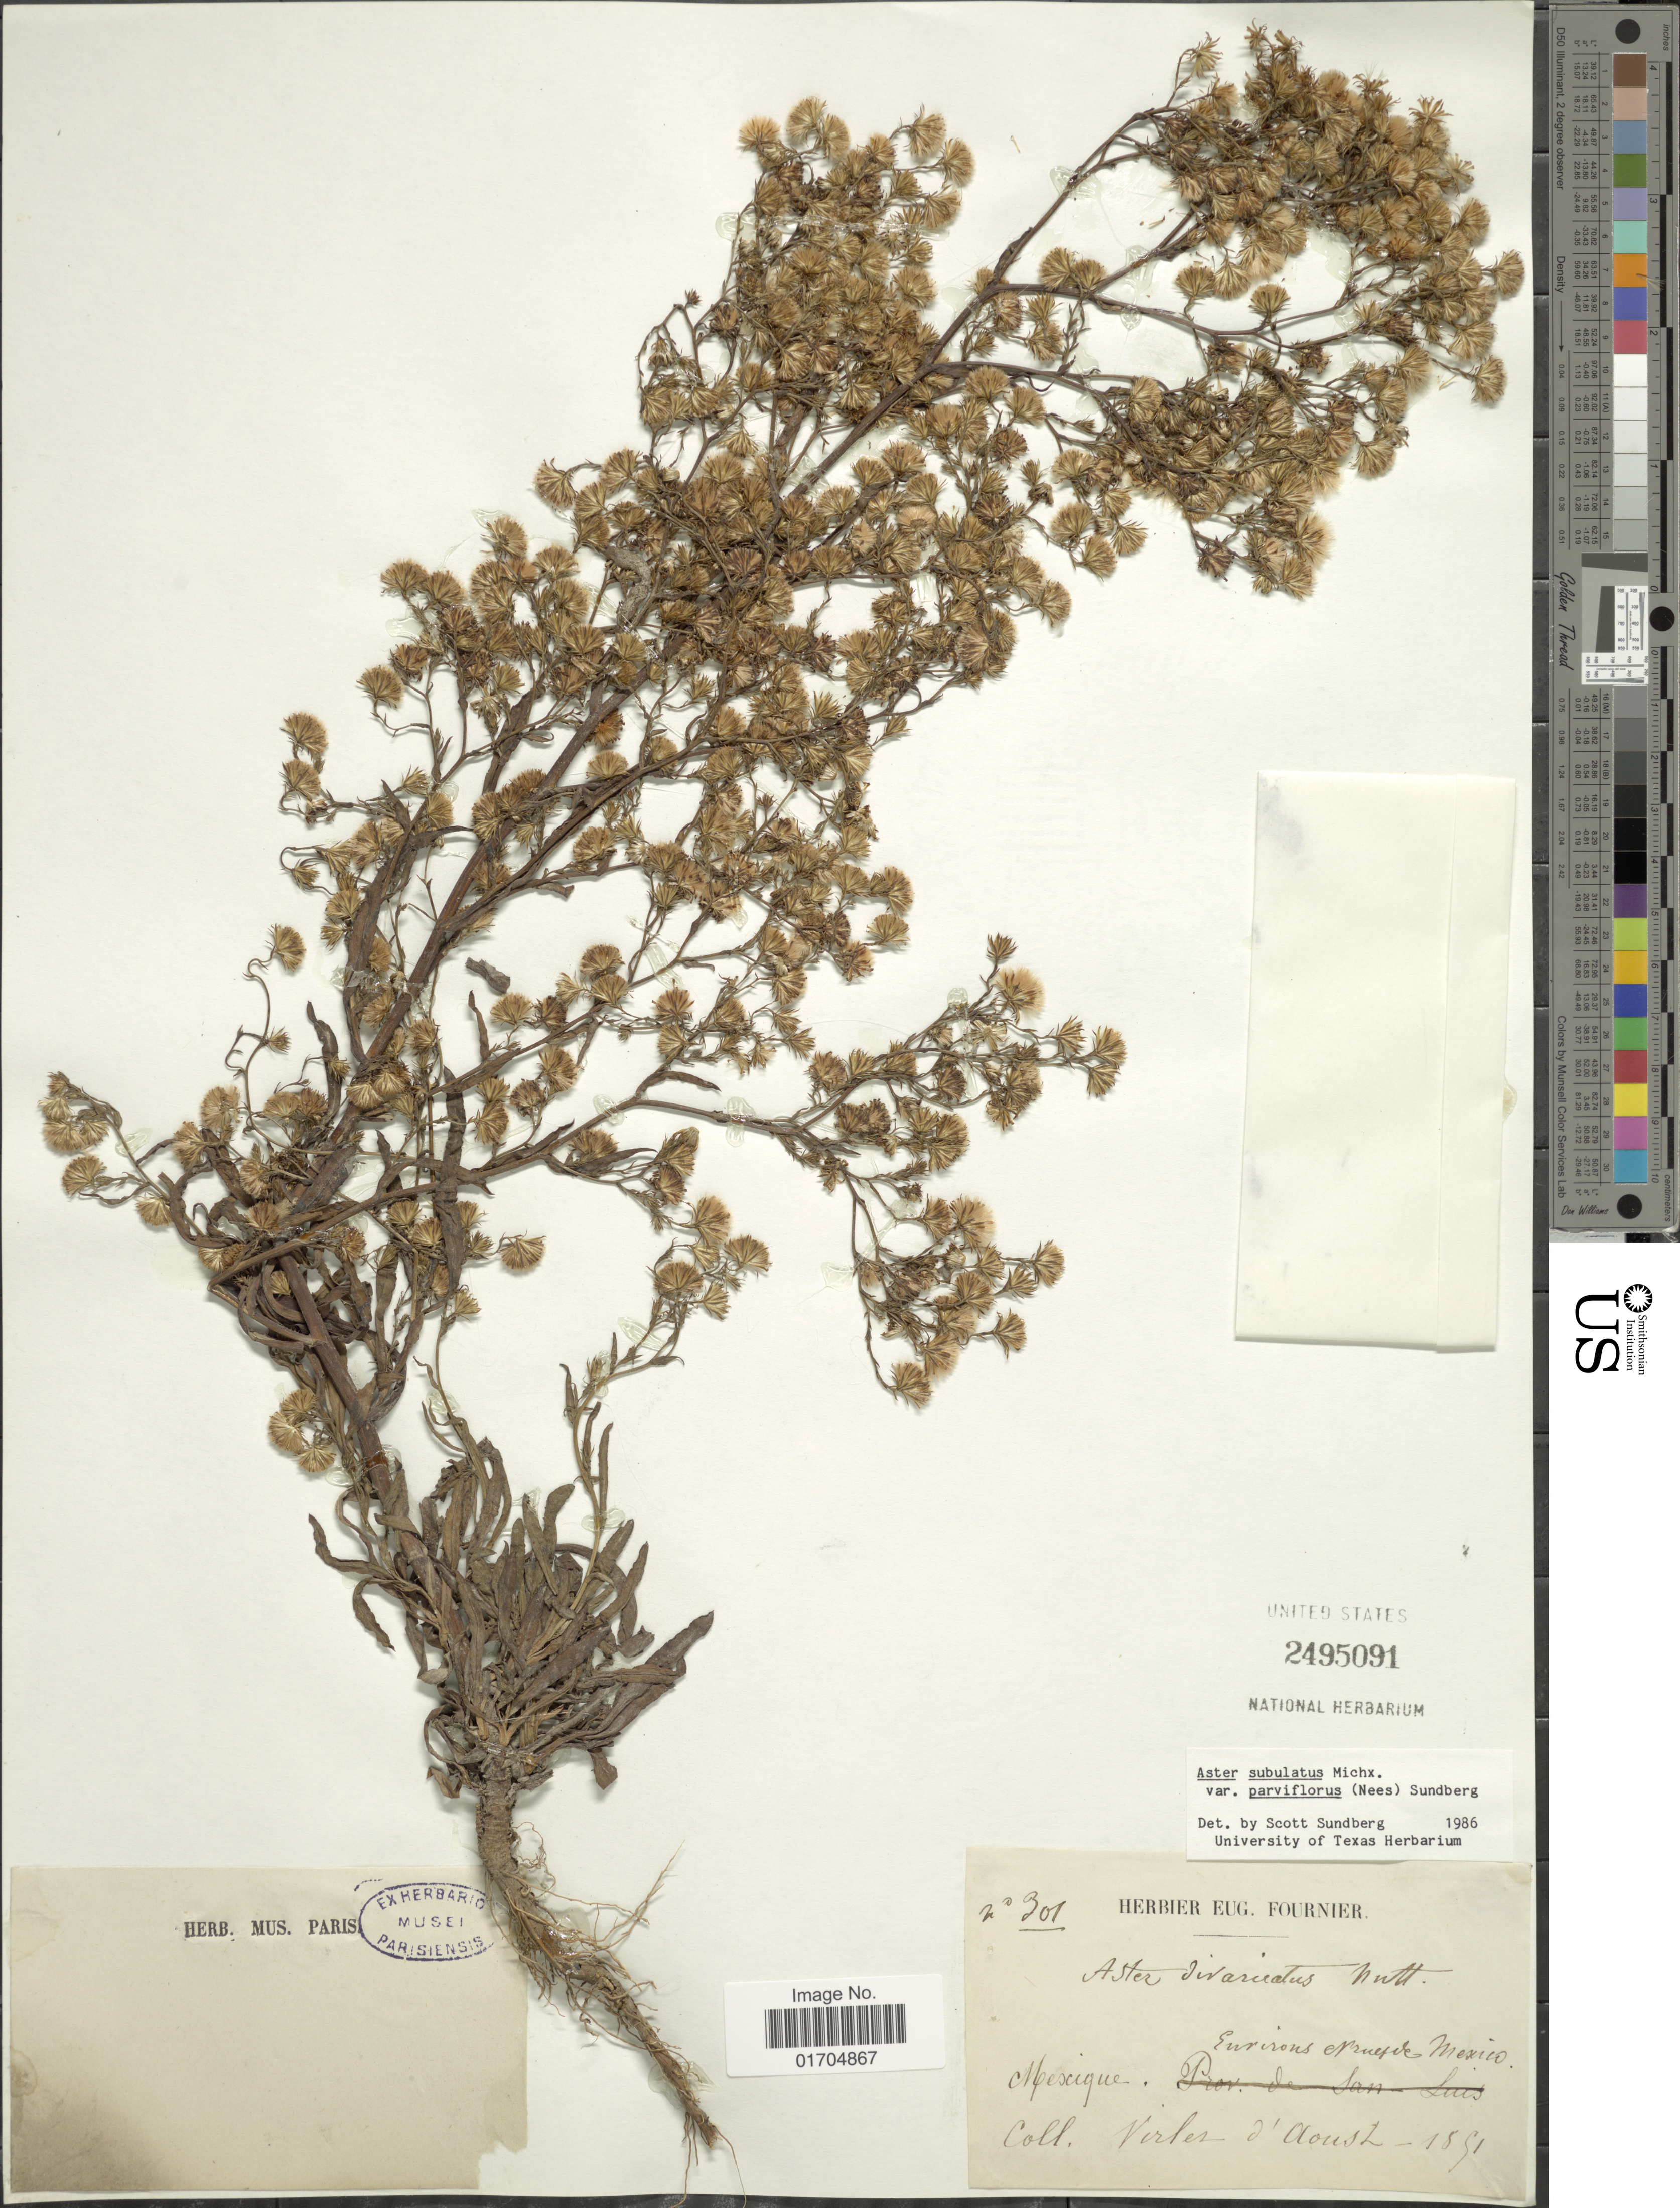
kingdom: Plantae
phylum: Tracheophyta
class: Magnoliopsida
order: Asterales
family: Asteraceae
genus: Symphyotrichum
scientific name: Symphyotrichum subulatum var. parviflorum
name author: (Nees) S.D. Sundb.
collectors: -. Verlet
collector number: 301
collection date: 1891-08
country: Mexico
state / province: México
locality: Environs [illegible text] Mexico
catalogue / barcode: US 2495091